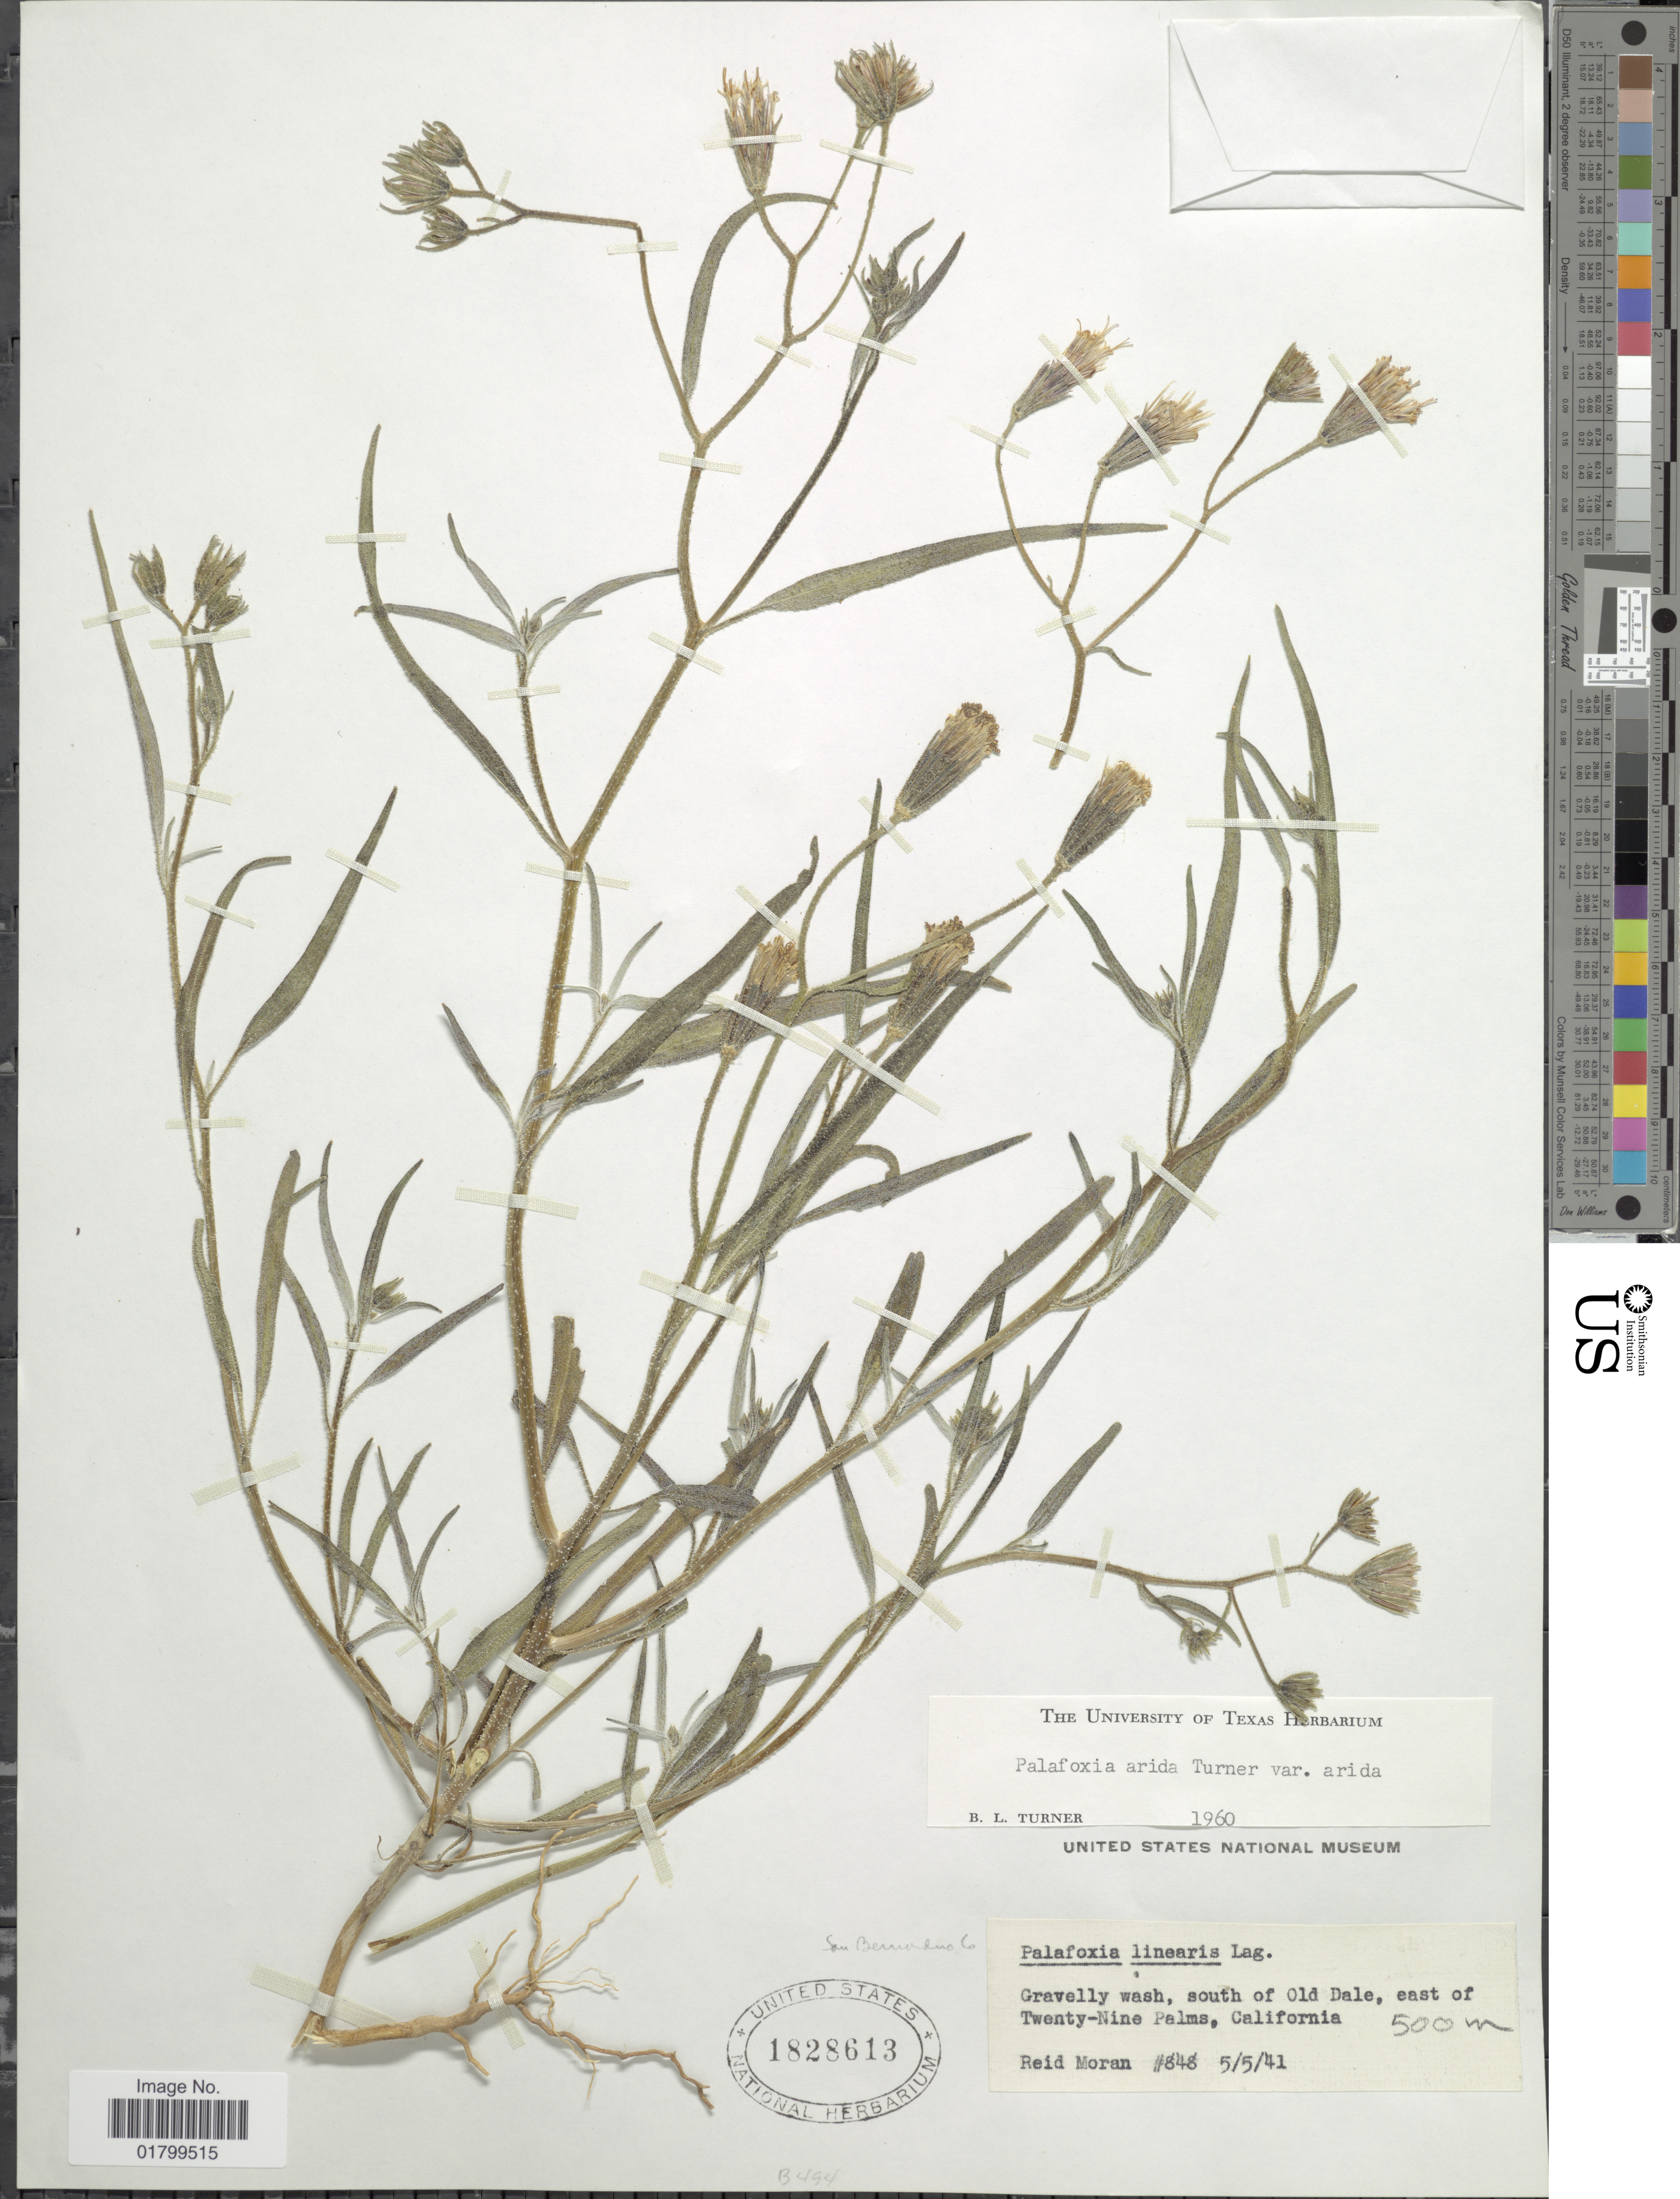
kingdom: Plantae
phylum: Tracheophyta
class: Magnoliopsida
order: Asterales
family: Asteraceae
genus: Palafoxia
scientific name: Palafoxia arida var. arida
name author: B.L. Turner & M.I. Morris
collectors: R. V. Moran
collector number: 848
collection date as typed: Transcribed d/m/y: 5/5/41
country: United States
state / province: California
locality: Gravelly wash, south of Old Dale, east of Twenty-NIne Palms. California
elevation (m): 500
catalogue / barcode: US 1828613